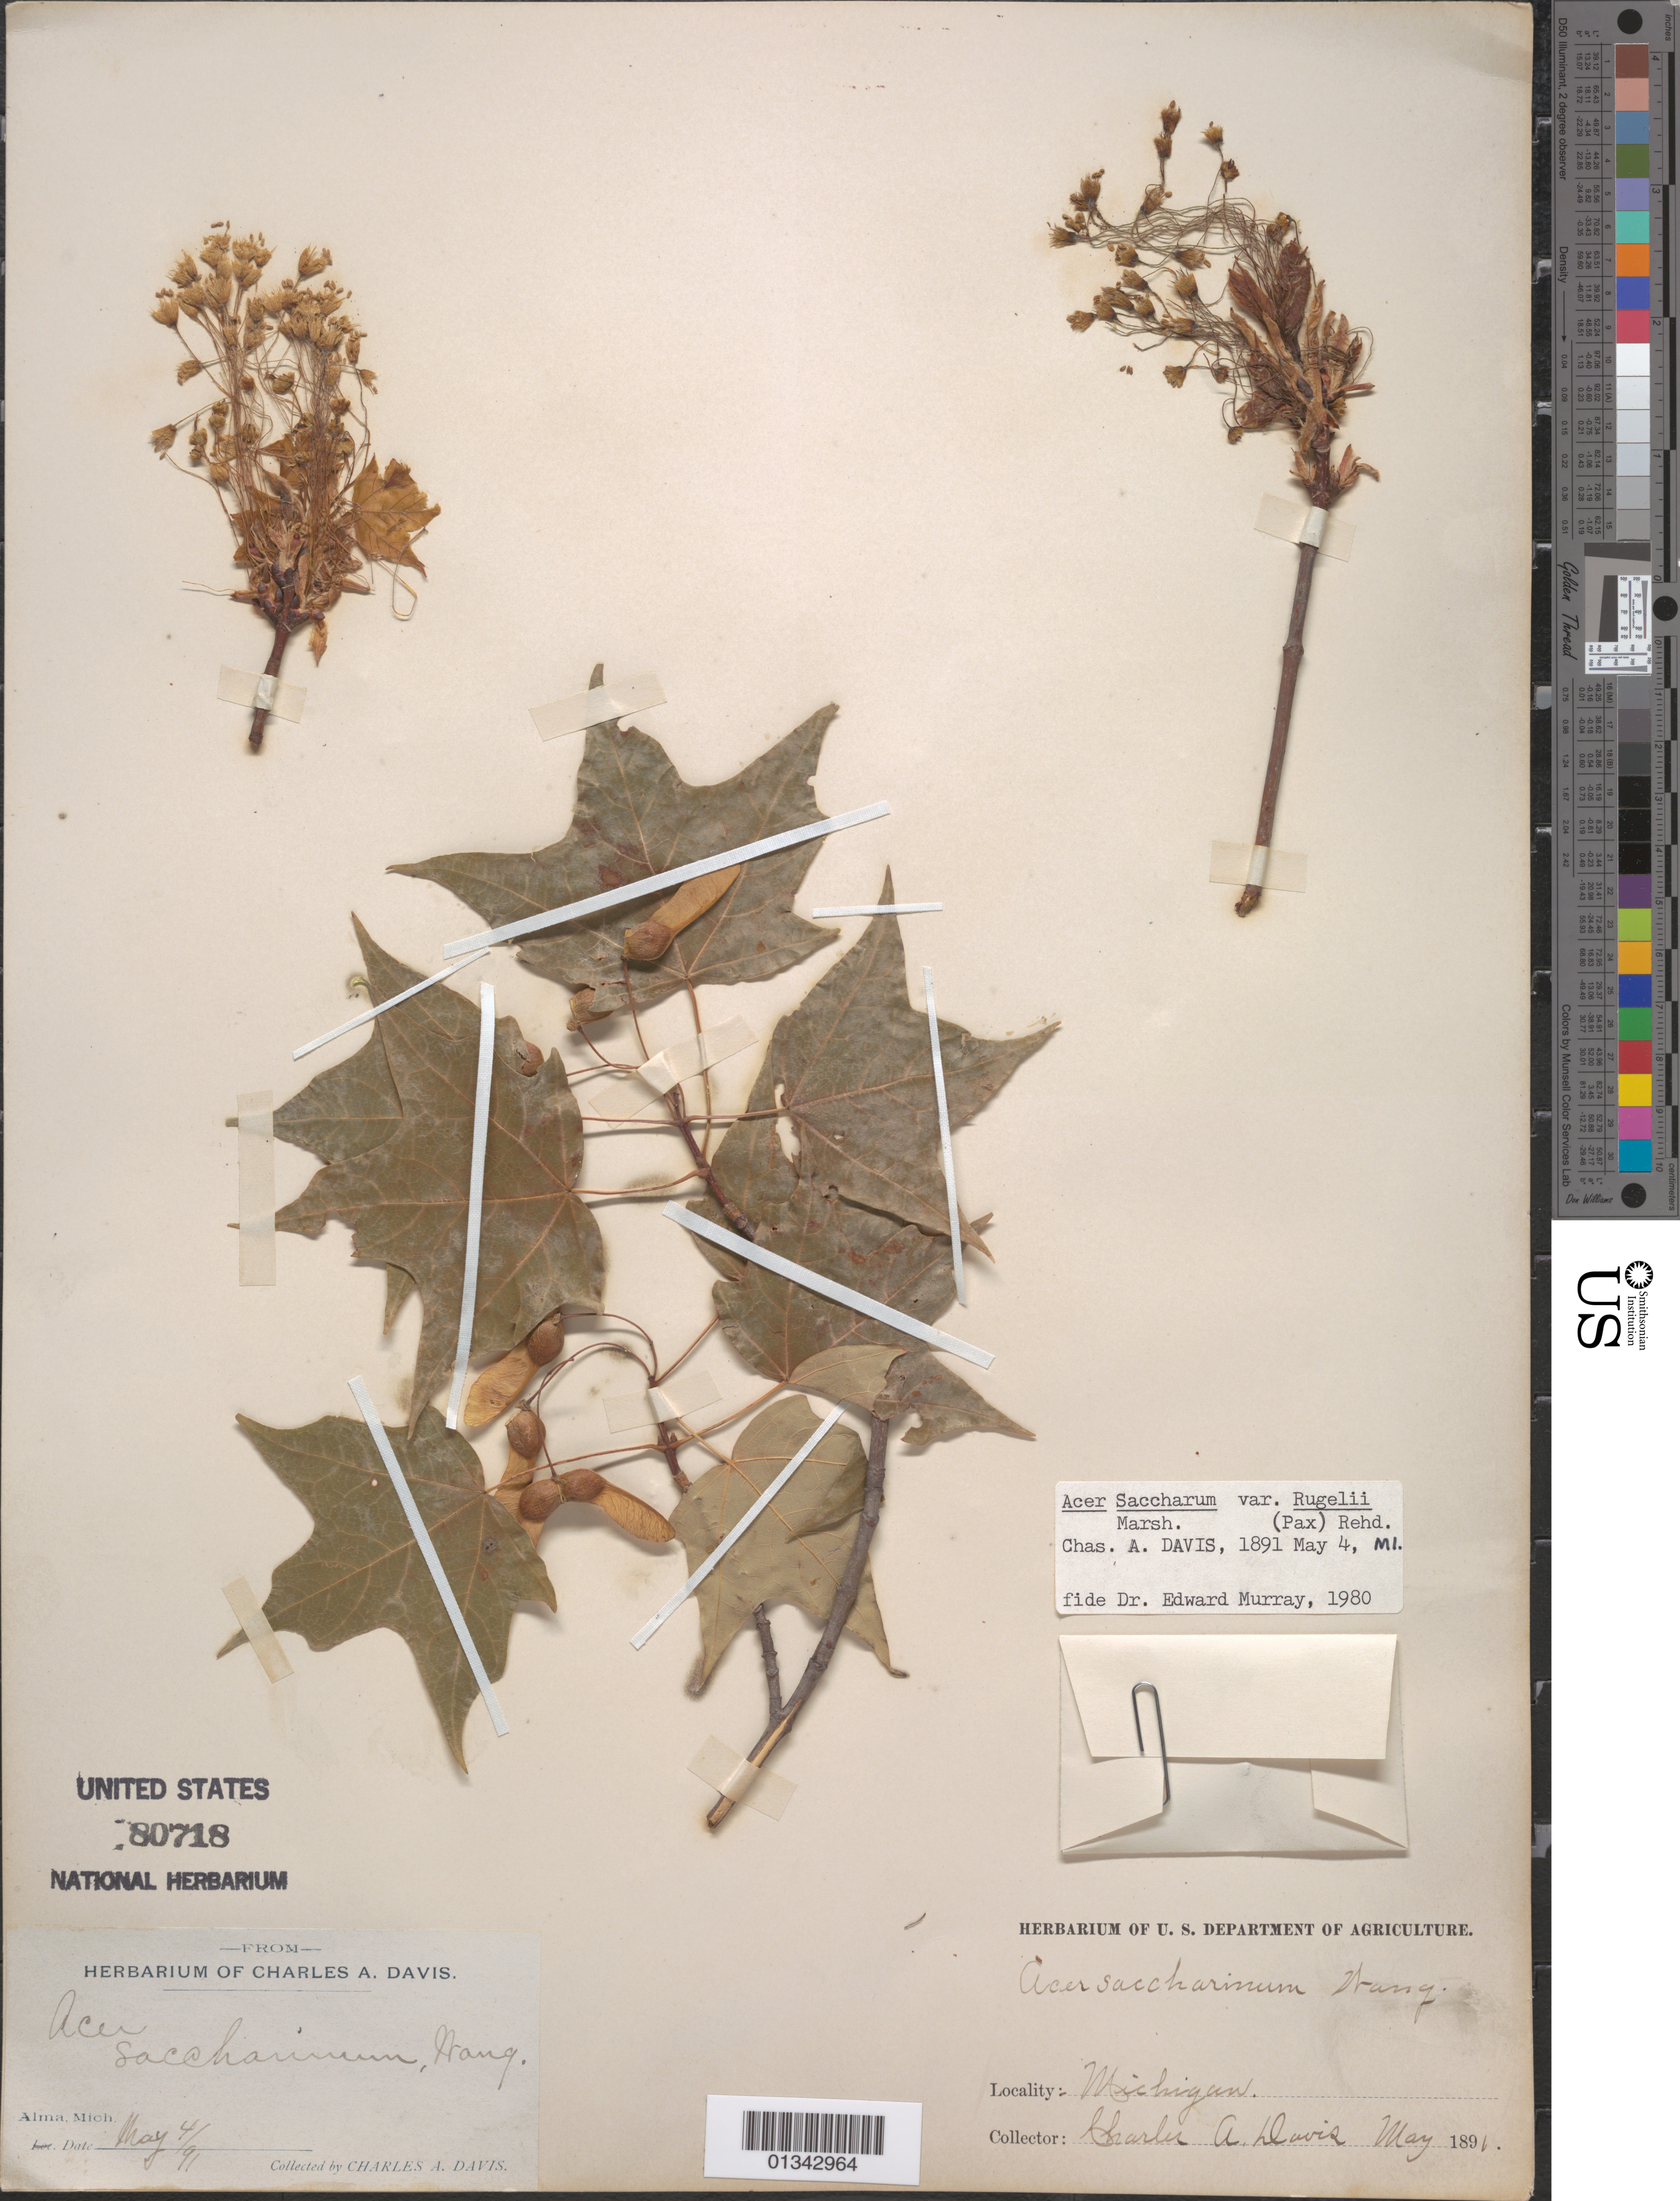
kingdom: Plantae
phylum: Tracheophyta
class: Magnoliopsida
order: Sapindales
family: Sapindaceae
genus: Acer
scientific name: Acer saccharum var. rugelii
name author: (Pax) Rehder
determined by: Murray, Edward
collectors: C. Davis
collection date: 1891-05-04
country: United States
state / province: Michigan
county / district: Gratiot County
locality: Alma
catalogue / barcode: US 80718